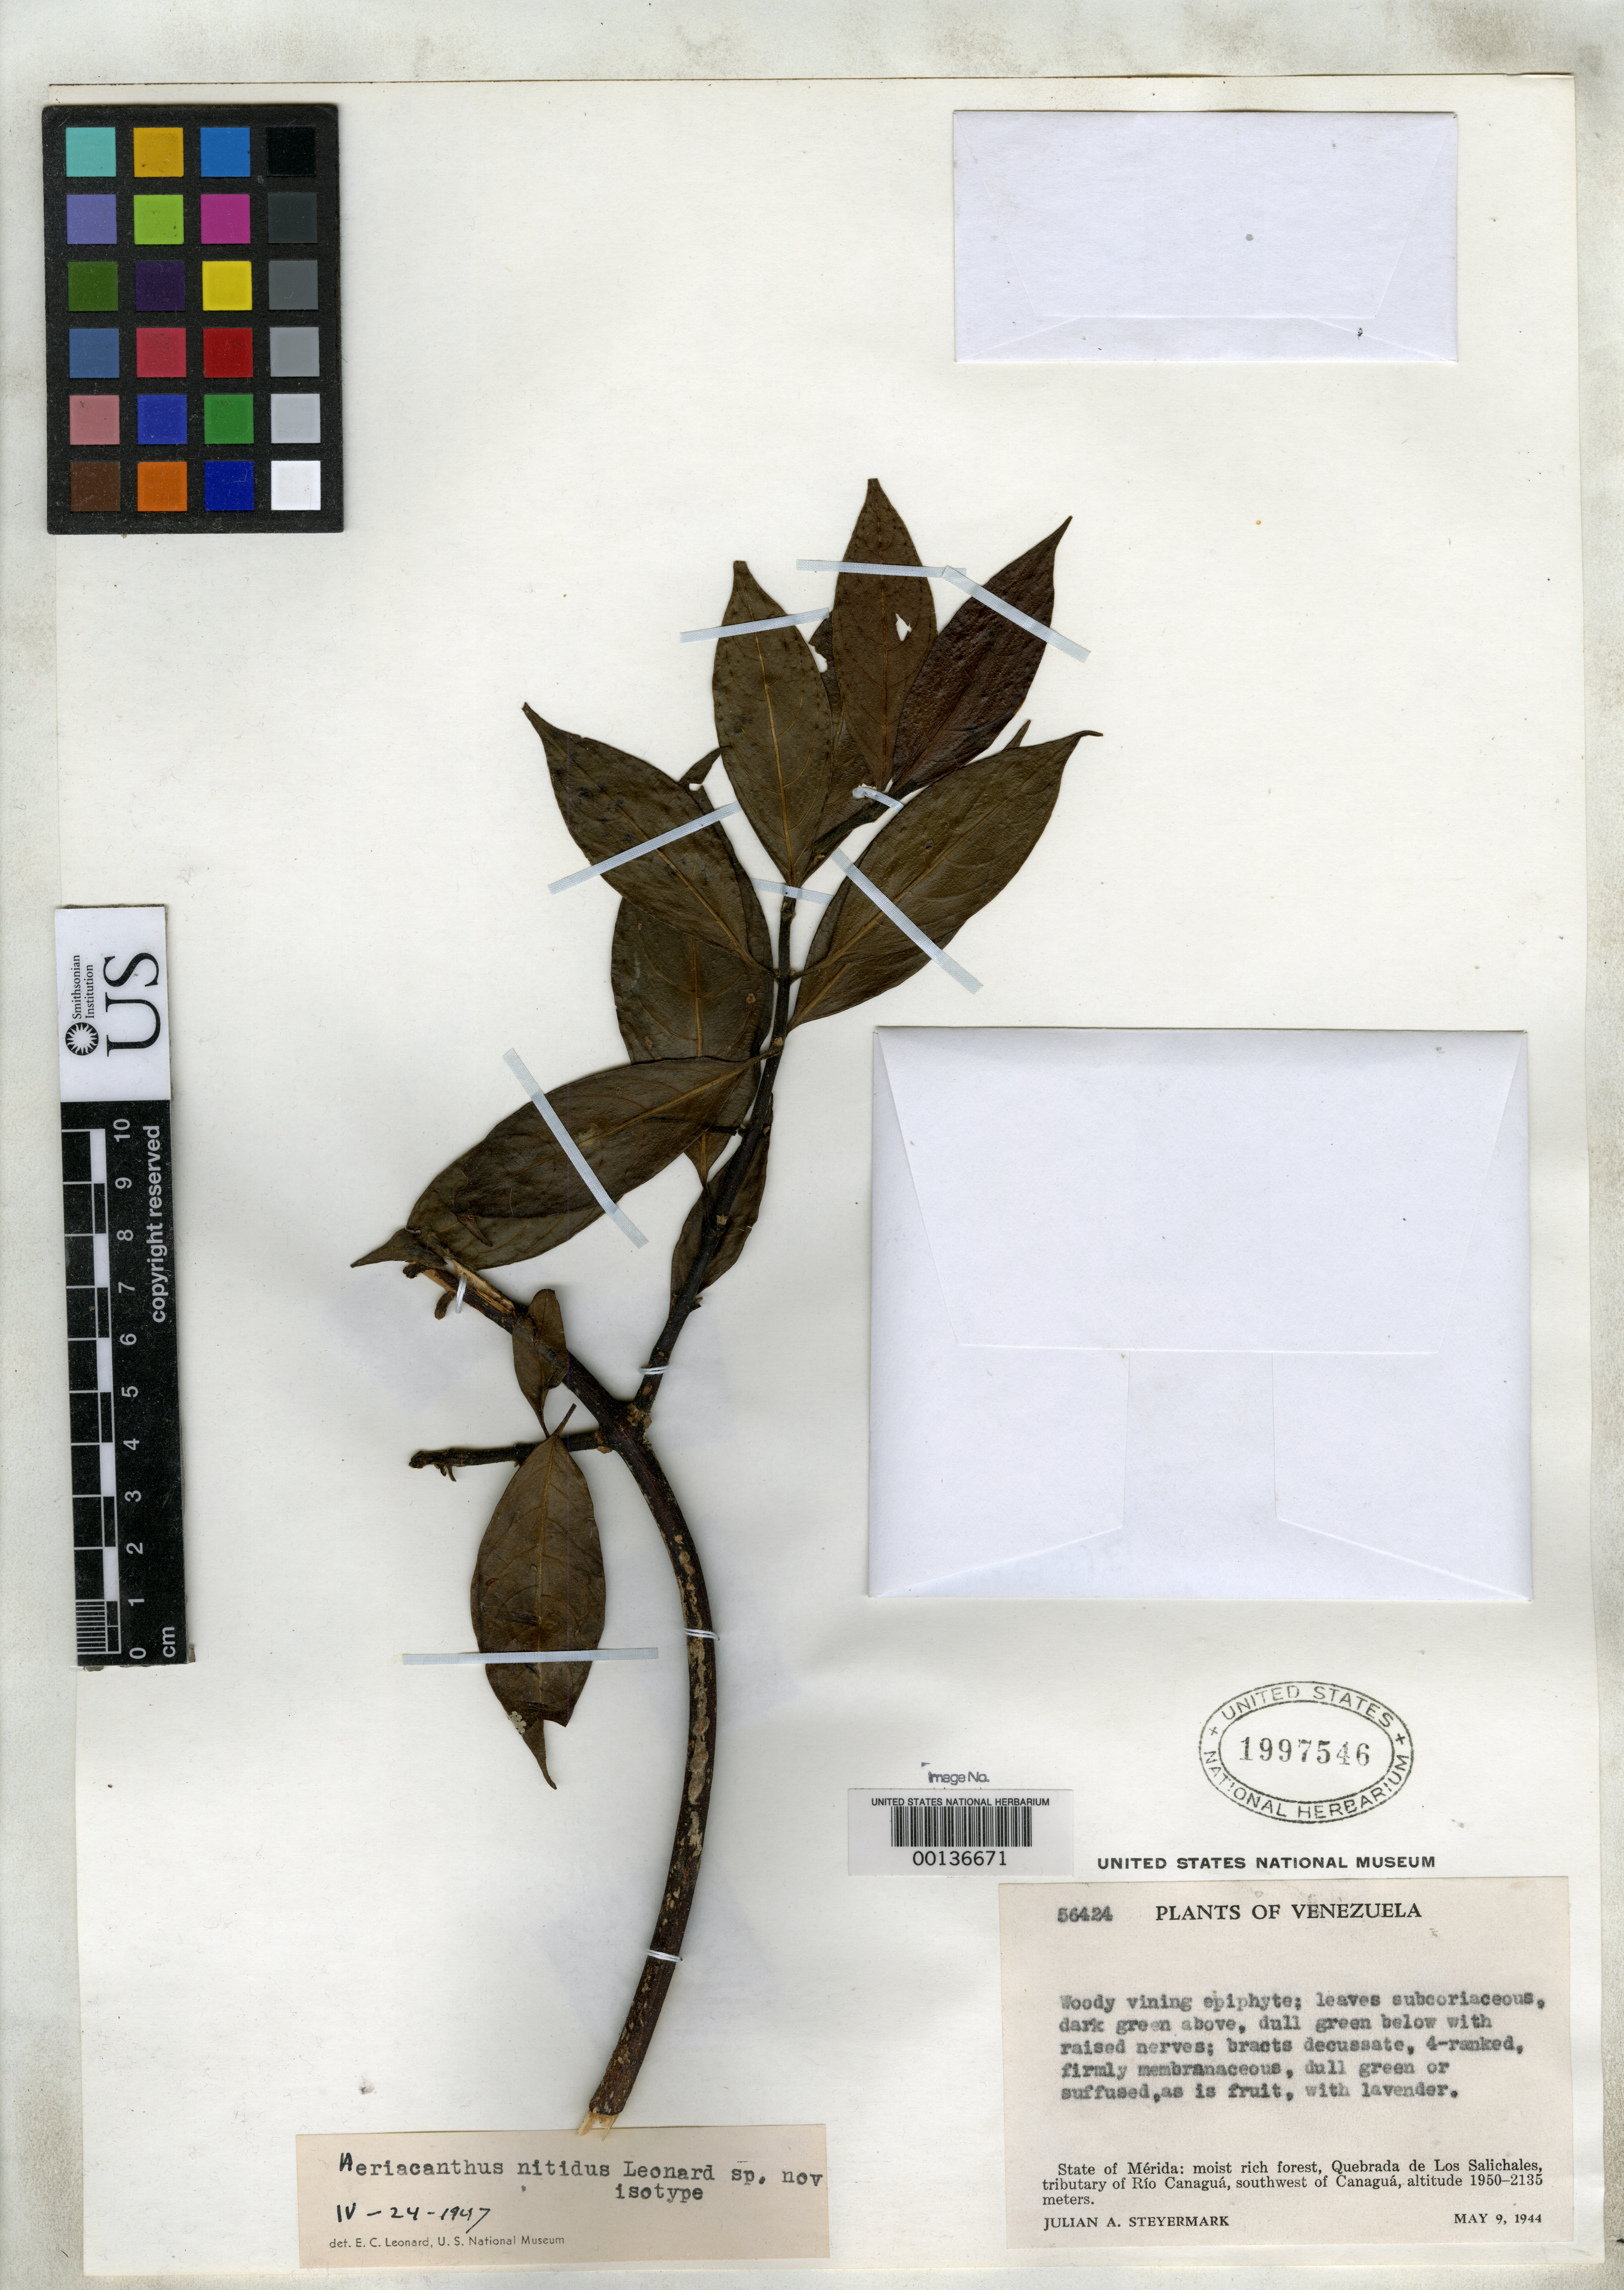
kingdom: Plantae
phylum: Tracheophyta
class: Magnoliopsida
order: Lamiales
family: Acanthaceae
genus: Neriacanthus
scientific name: Neriacanthus nitidus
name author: Leonard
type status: Isotype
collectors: J. Steyermark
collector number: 56424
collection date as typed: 09 May 1944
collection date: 1944-05-09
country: Venezuela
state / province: Mérida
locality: Quebrada de Los Salichales, Rio Canagua tribuatary, sw of Canagua.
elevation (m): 1950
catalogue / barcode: US 1997546